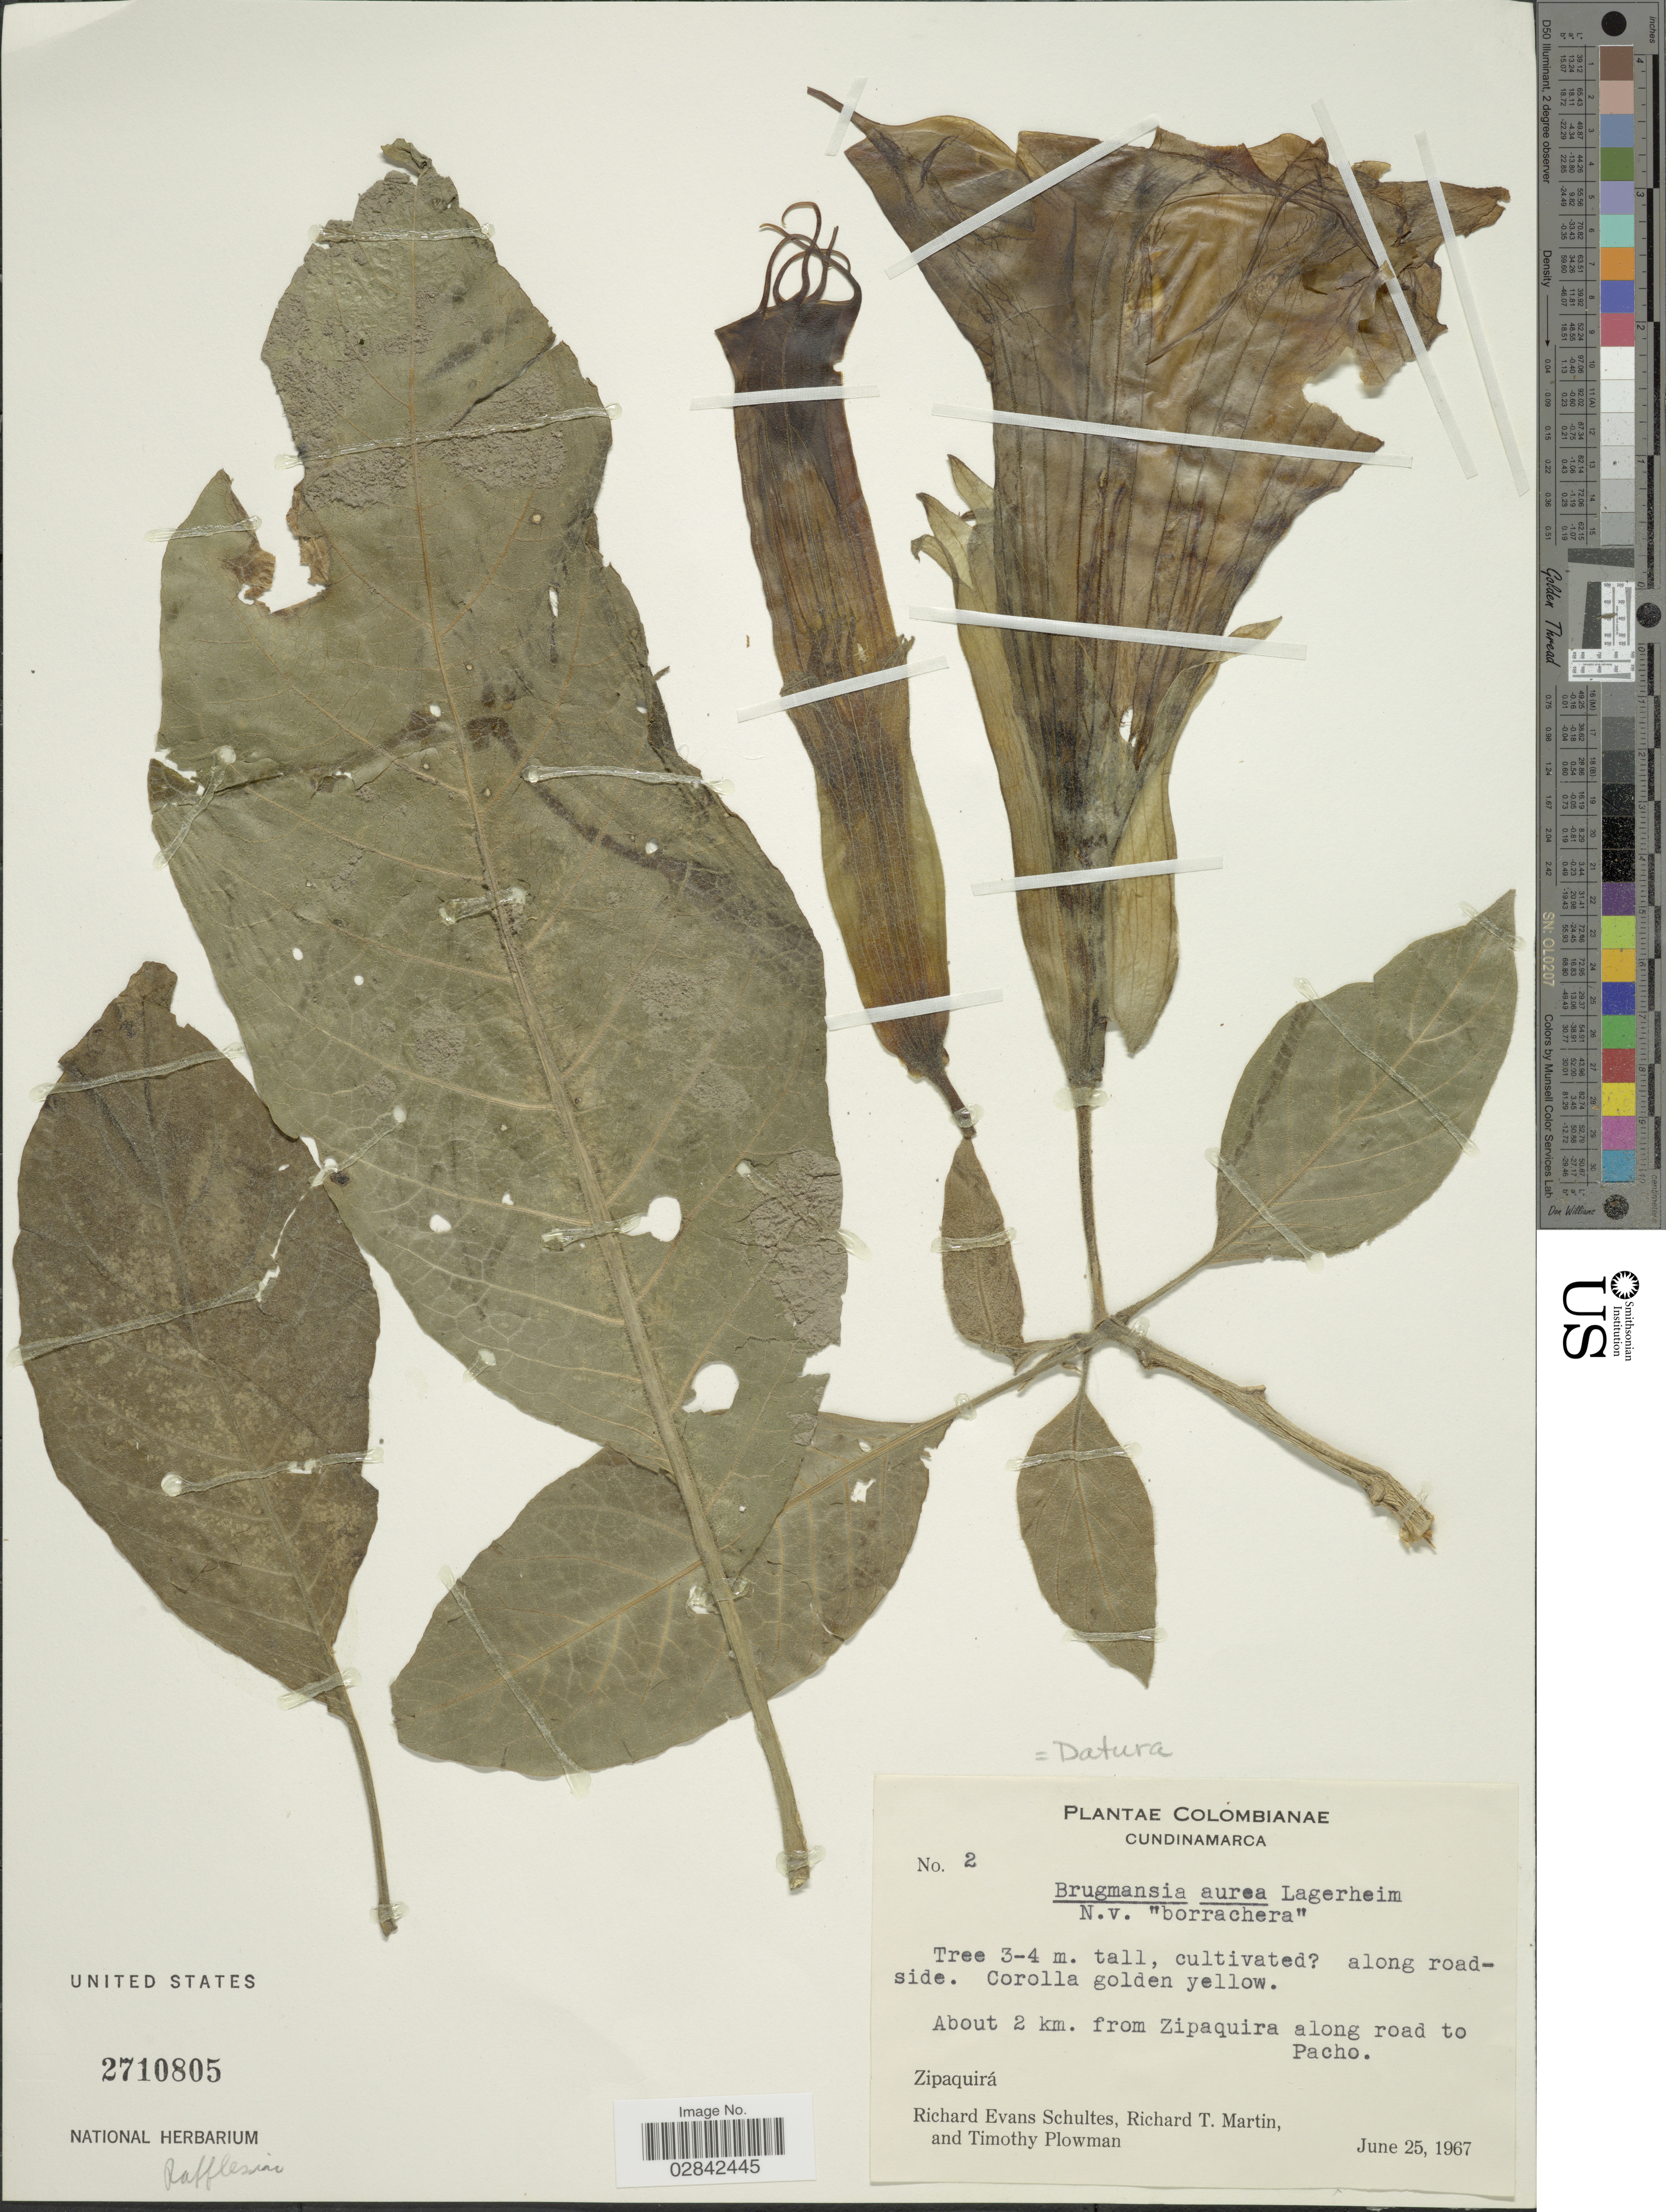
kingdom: Plantae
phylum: Tracheophyta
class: Magnoliopsida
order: Solanales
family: Solanaceae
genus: Brugmansia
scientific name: Brugmansia pittieri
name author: (Saff.) Moldenke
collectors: R. E. Schultes, R. T. Martin & T. Plowman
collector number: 2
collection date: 1967-06-25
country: Colombia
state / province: Cundinamarca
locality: About 2 km. from Zipaquira along road to Pacho. Zipaquirá.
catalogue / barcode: US 2710805